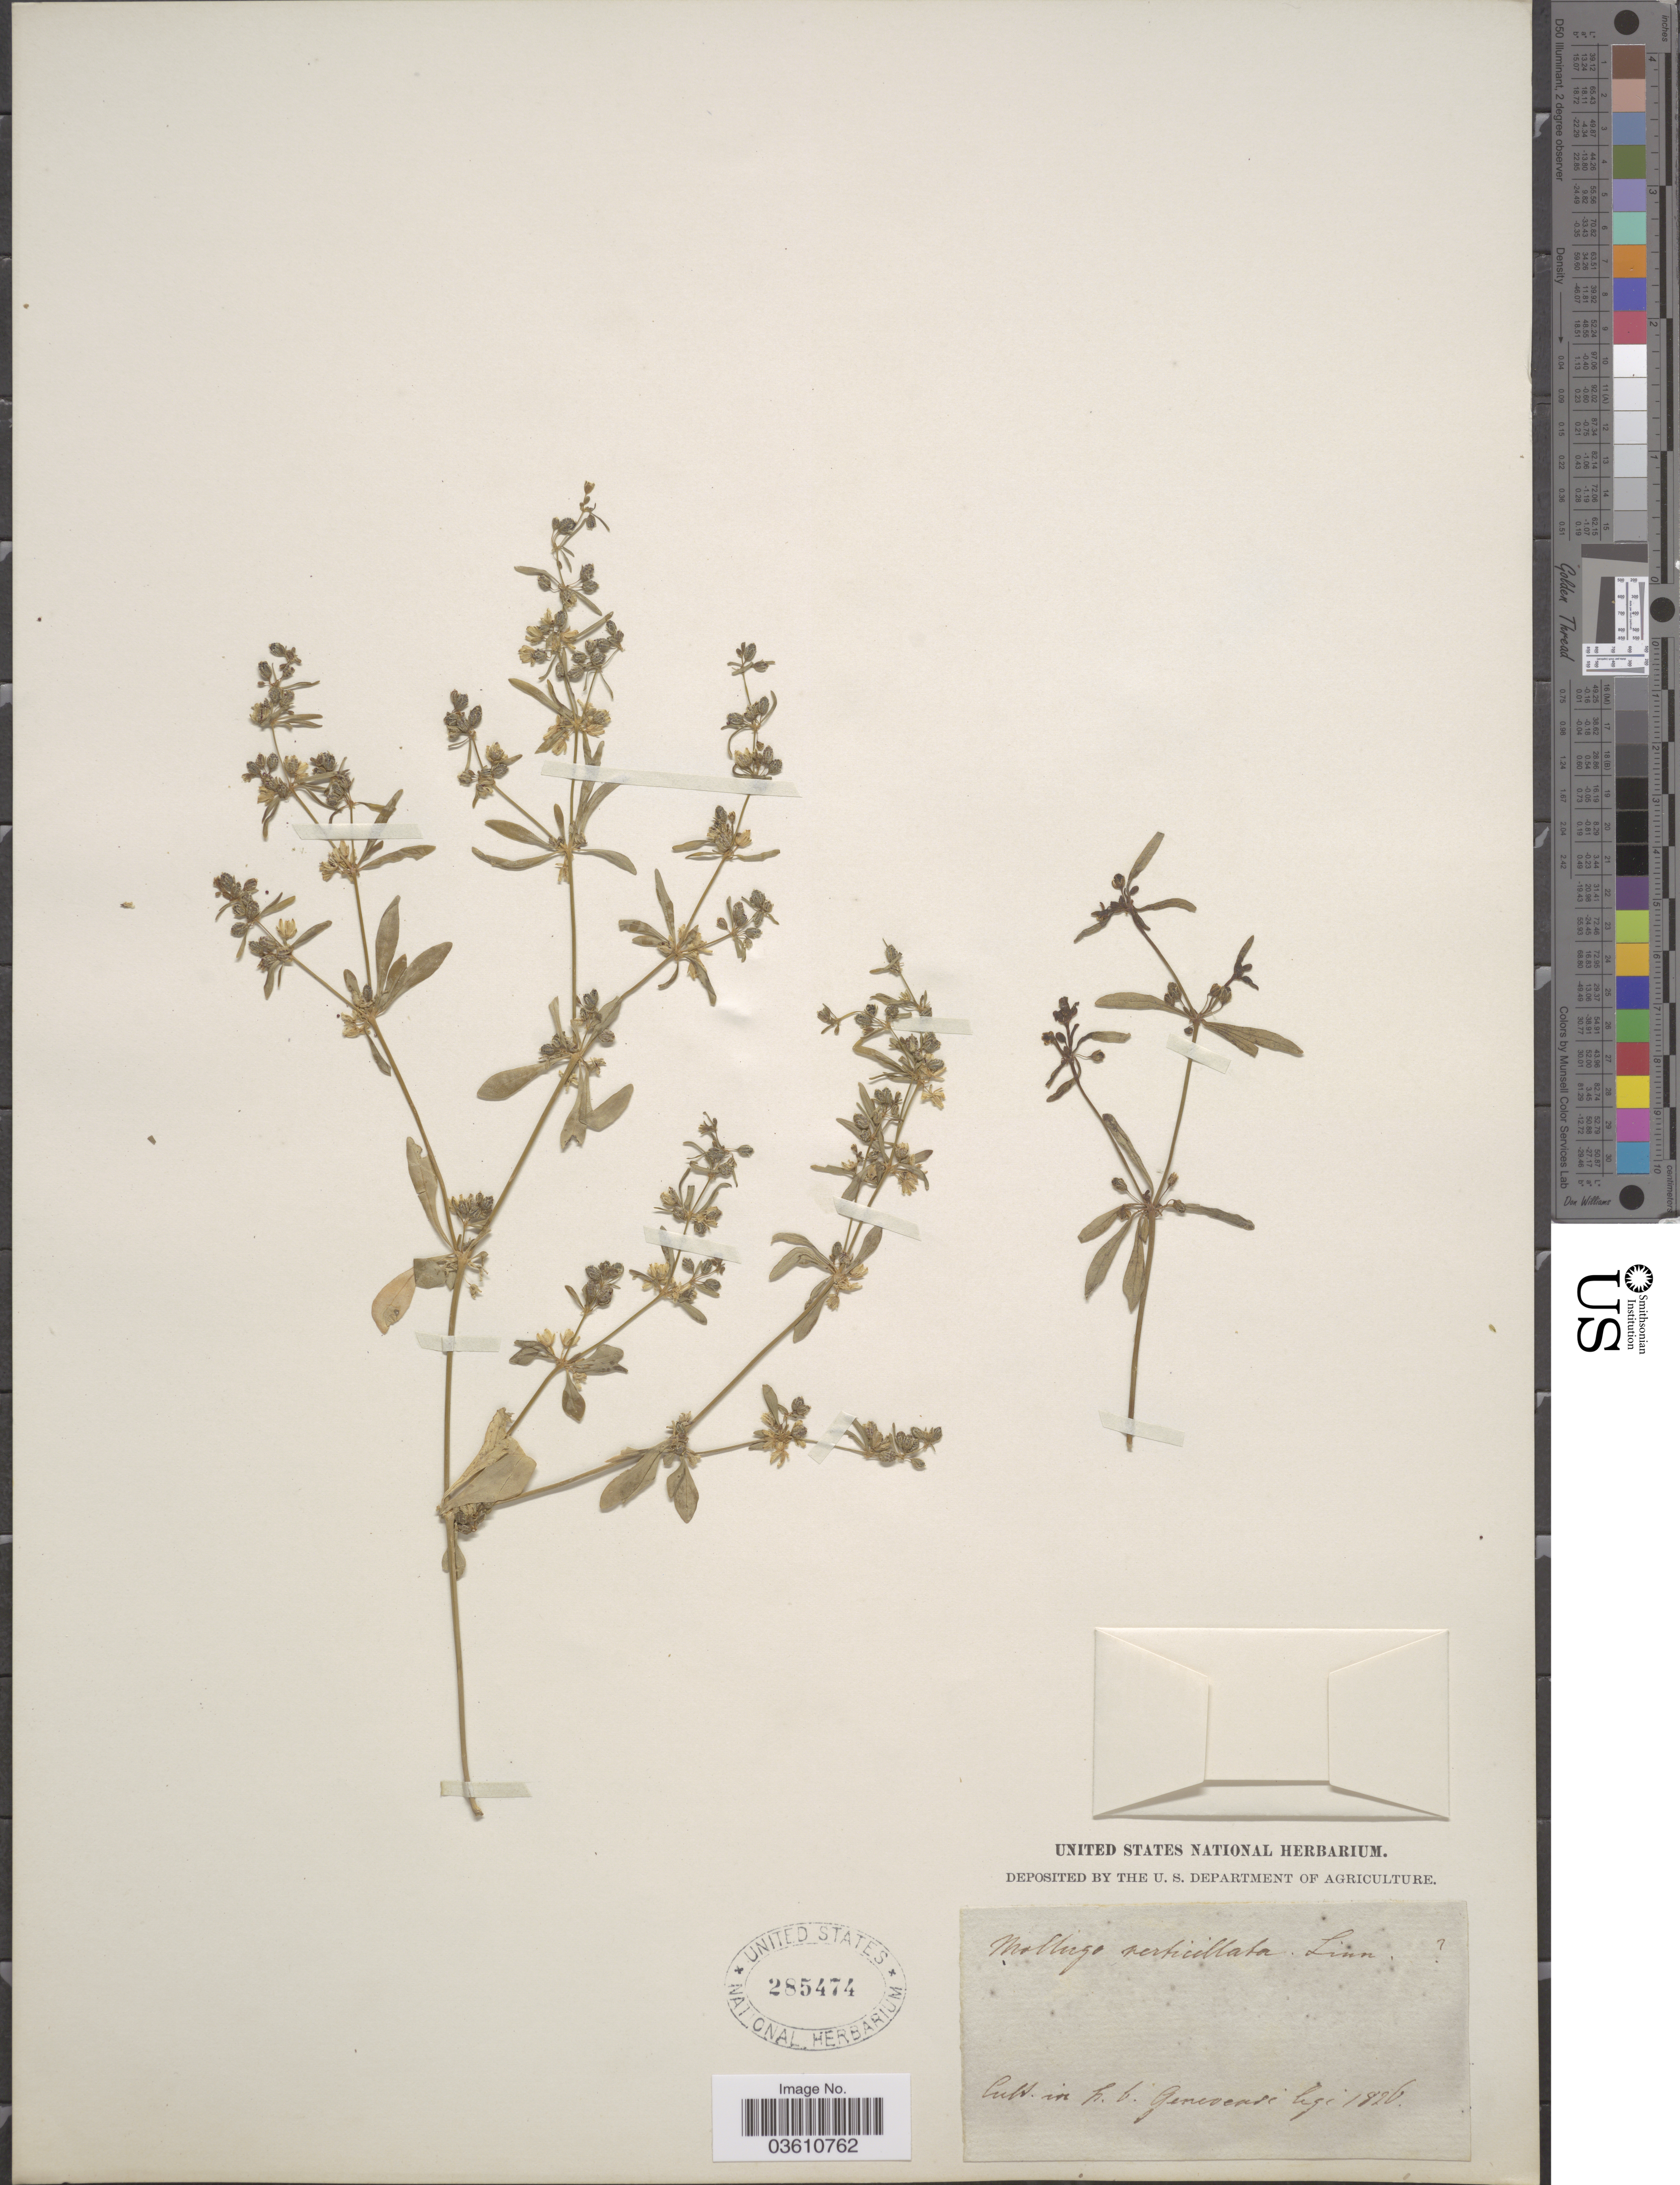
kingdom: Plantae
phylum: Tracheophyta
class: Magnoliopsida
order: Caryophyllales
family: Molluginaceae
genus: Mollugo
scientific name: Mollugo verticillata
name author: L.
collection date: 1826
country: Switzerland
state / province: Genève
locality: In h.b. Genevense.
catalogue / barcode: US 285474